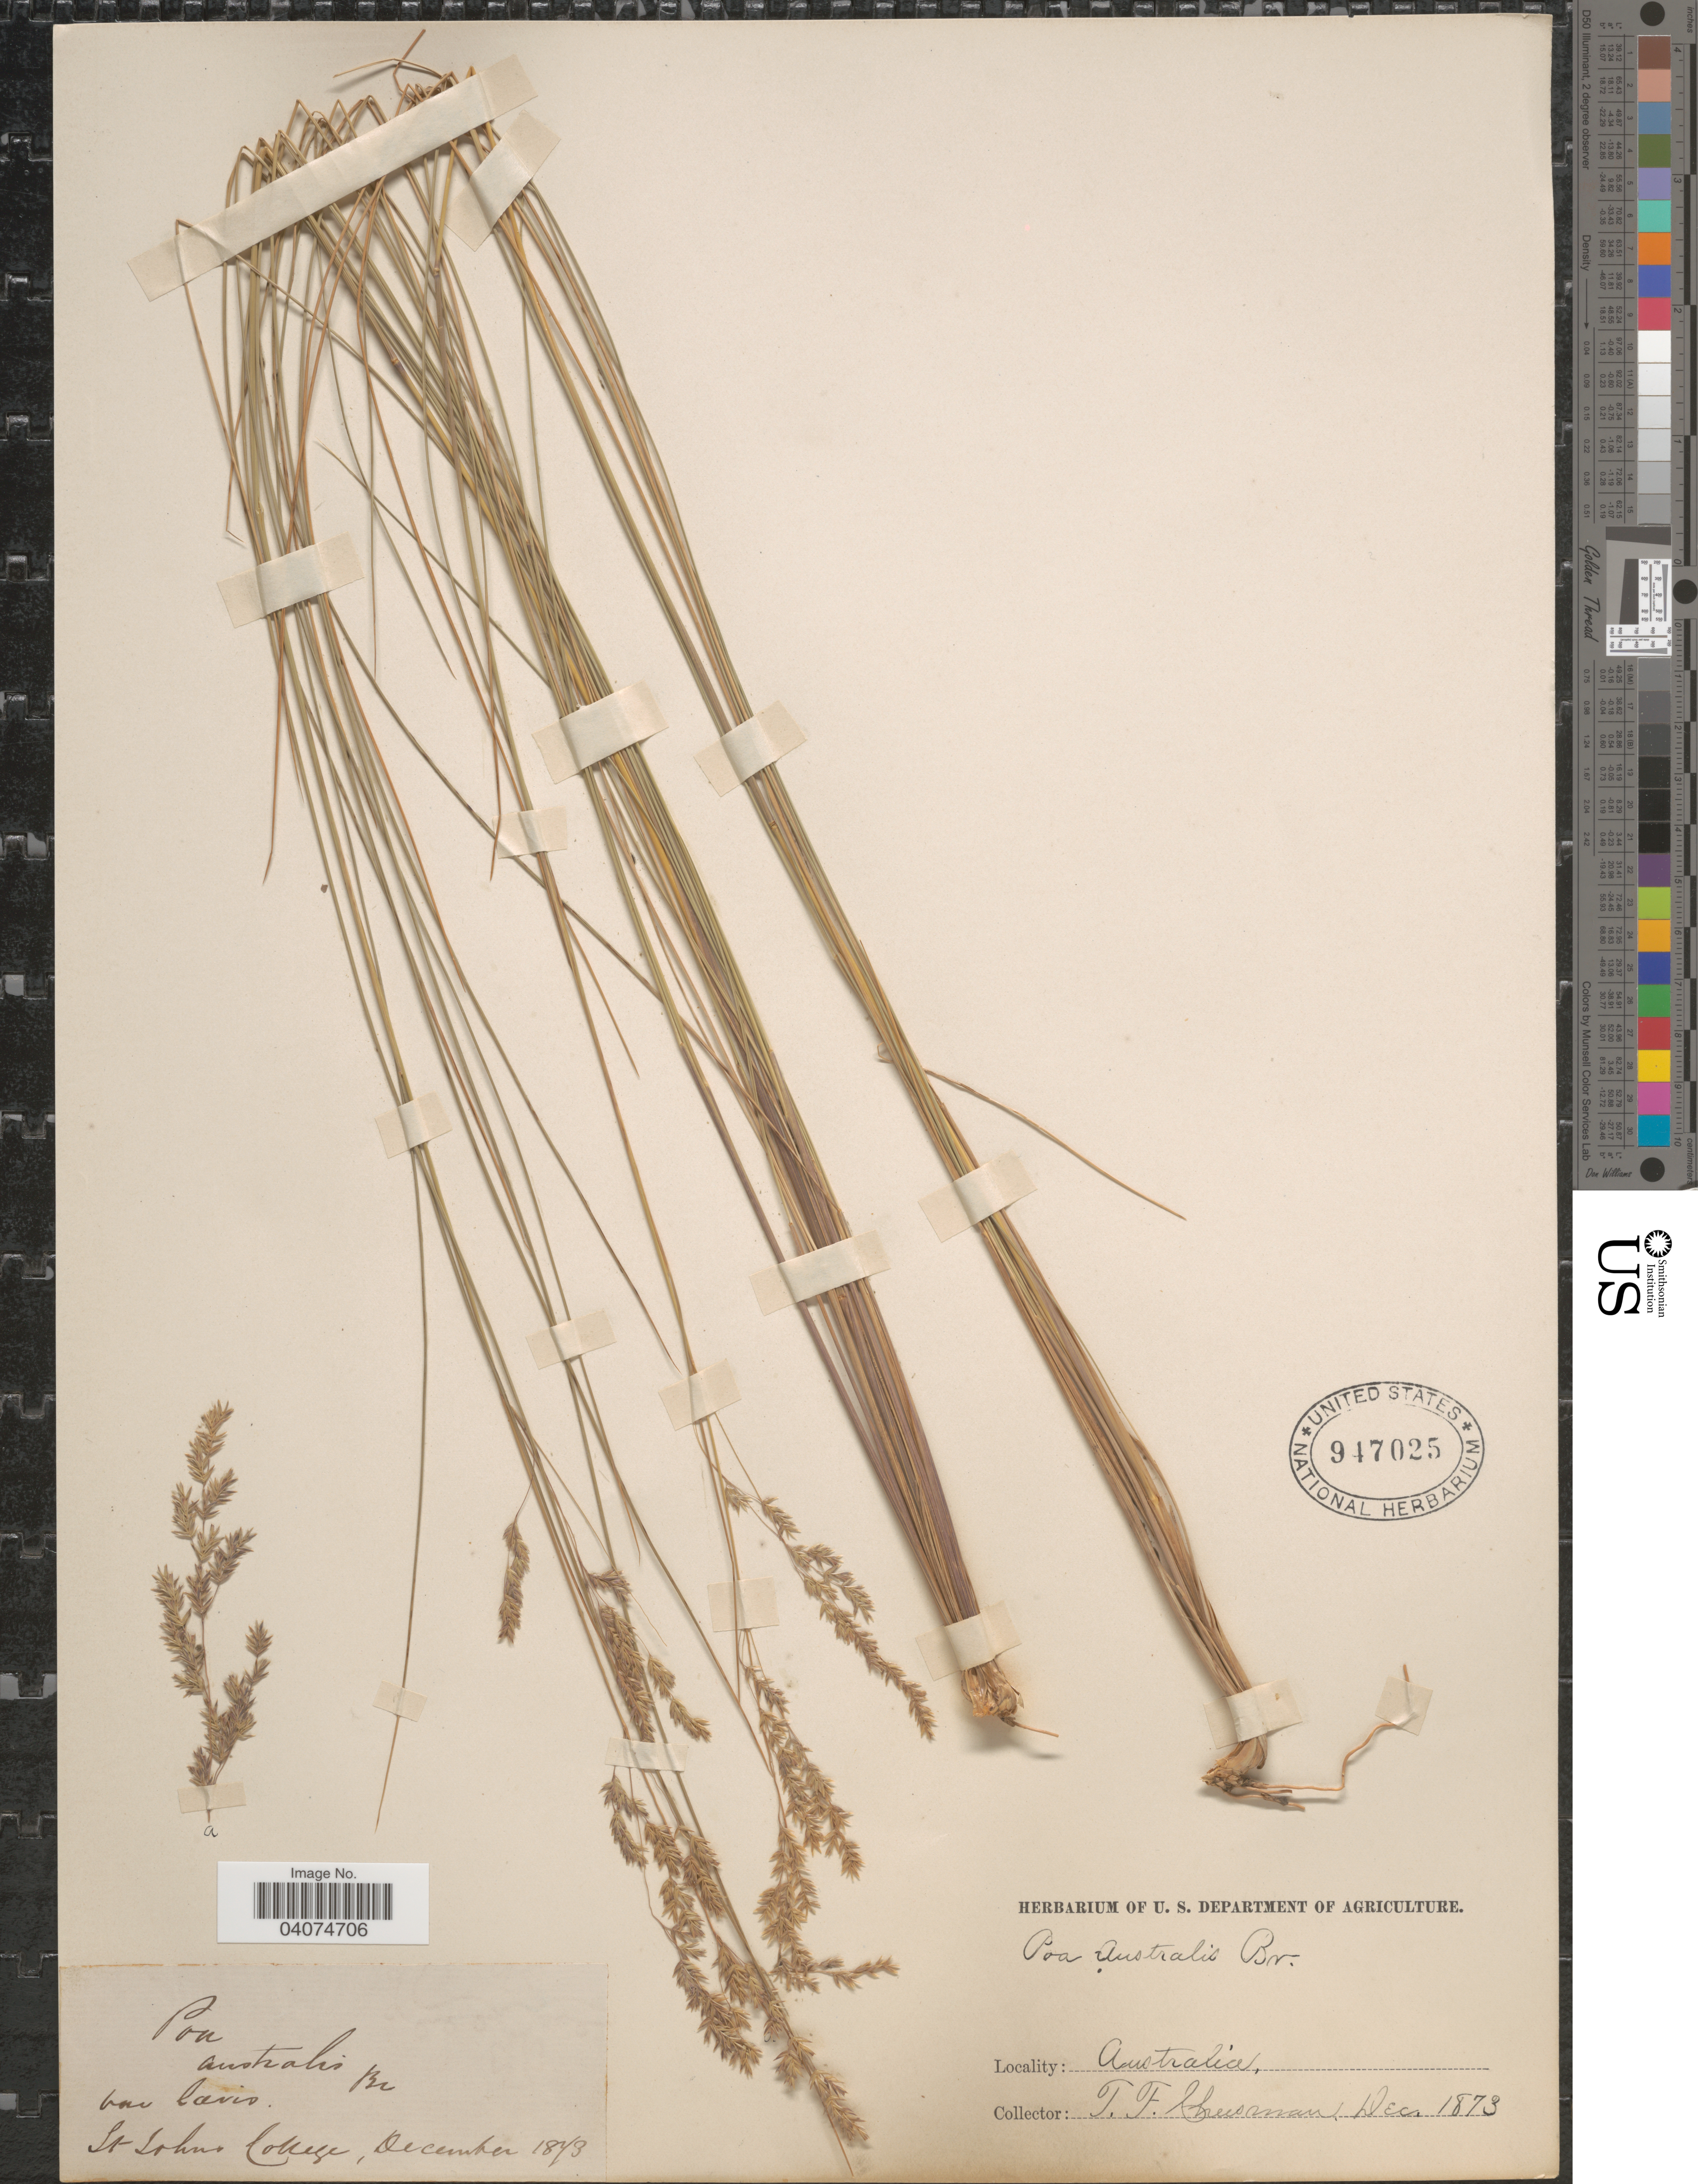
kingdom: Plantae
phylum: Tracheophyta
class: Liliopsida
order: Poales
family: Poaceae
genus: Poa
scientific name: Poa sp.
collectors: T. F. Cheeseman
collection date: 1873-12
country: Australia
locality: St. Johns College.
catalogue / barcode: US 947025